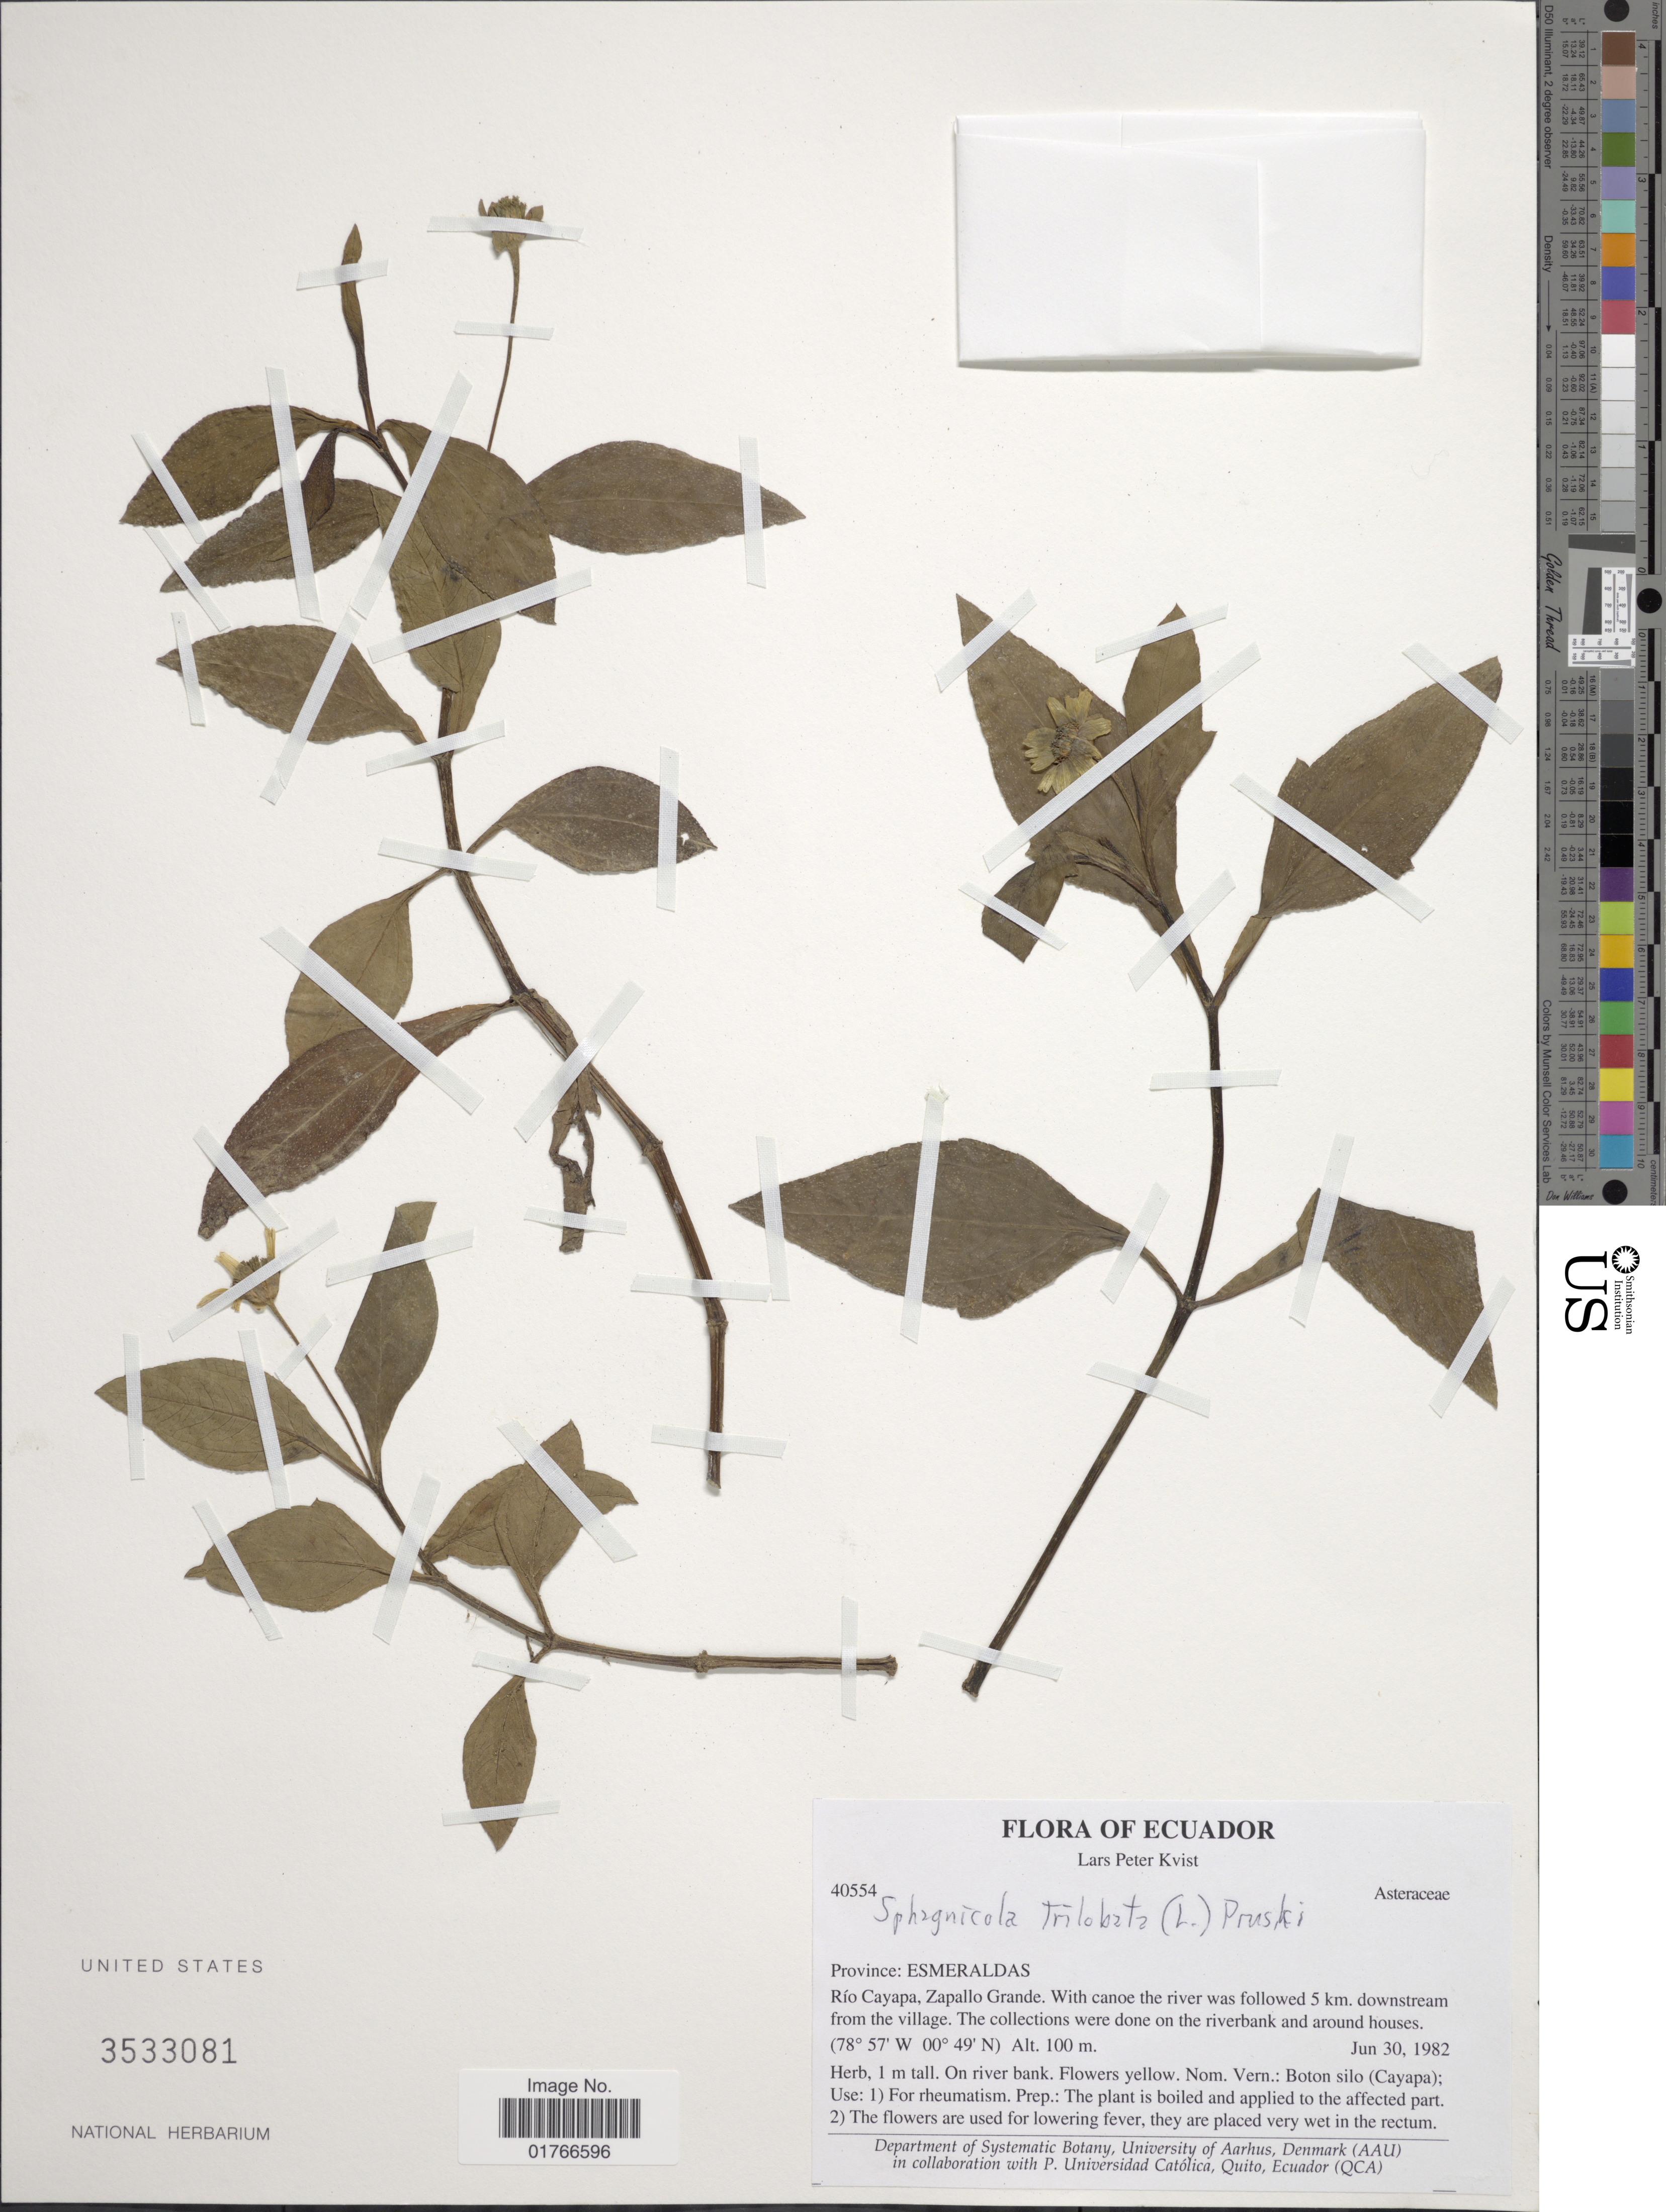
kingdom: Plantae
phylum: Tracheophyta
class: Magnoliopsida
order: Asterales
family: Asteraceae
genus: Sphagneticola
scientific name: Sphagneticola trilobata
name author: (L.) Pruski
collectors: L. P. Kvist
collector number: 40554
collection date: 1982-06-30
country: Ecuador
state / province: Esmeraldas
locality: Rio Cayapa, Zapallo Grande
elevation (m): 100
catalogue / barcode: US 3533081